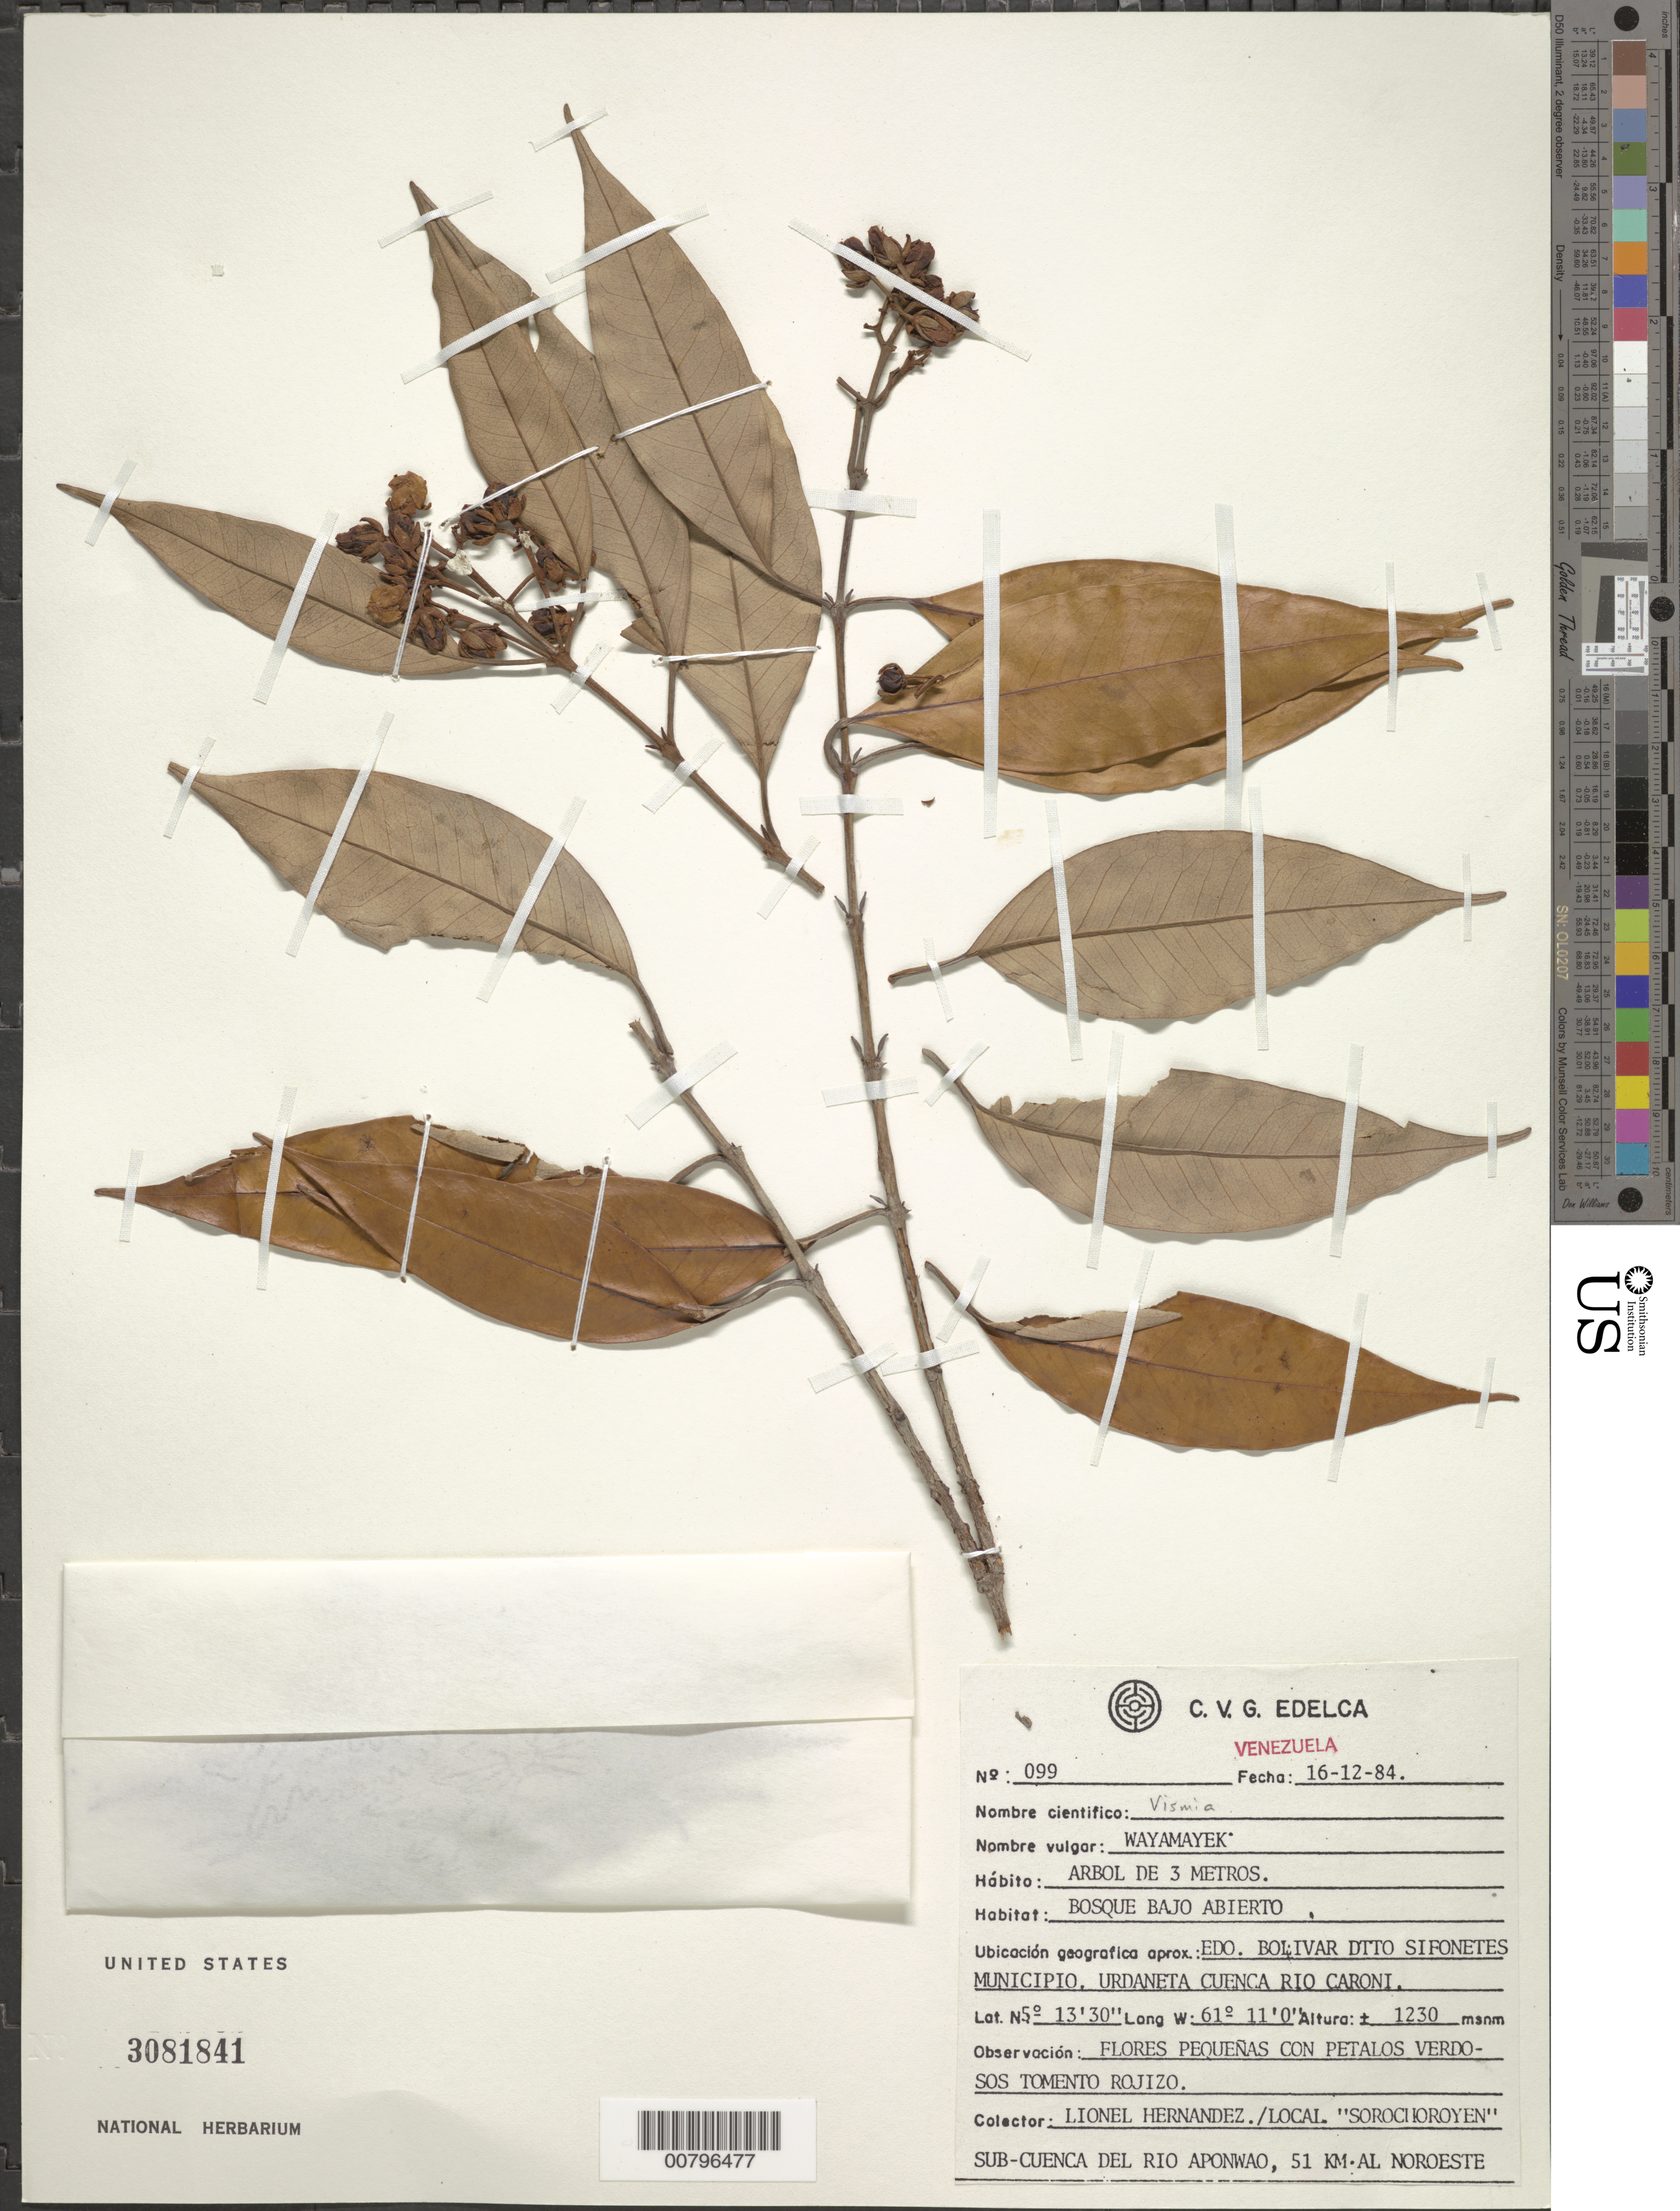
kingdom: Plantae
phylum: Tracheophyta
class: Magnoliopsida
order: Malpighiales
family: Hypericaceae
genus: Vismia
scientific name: Vismia sp.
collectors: L. Hernández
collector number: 99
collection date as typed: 16-Dec-84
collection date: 1984-12-16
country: Venezuela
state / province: Bolívar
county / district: Sifontes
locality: Mun. Urdaneta, Cuenca Caroní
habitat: Bosque bajo abierto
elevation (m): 1230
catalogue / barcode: US 3081841